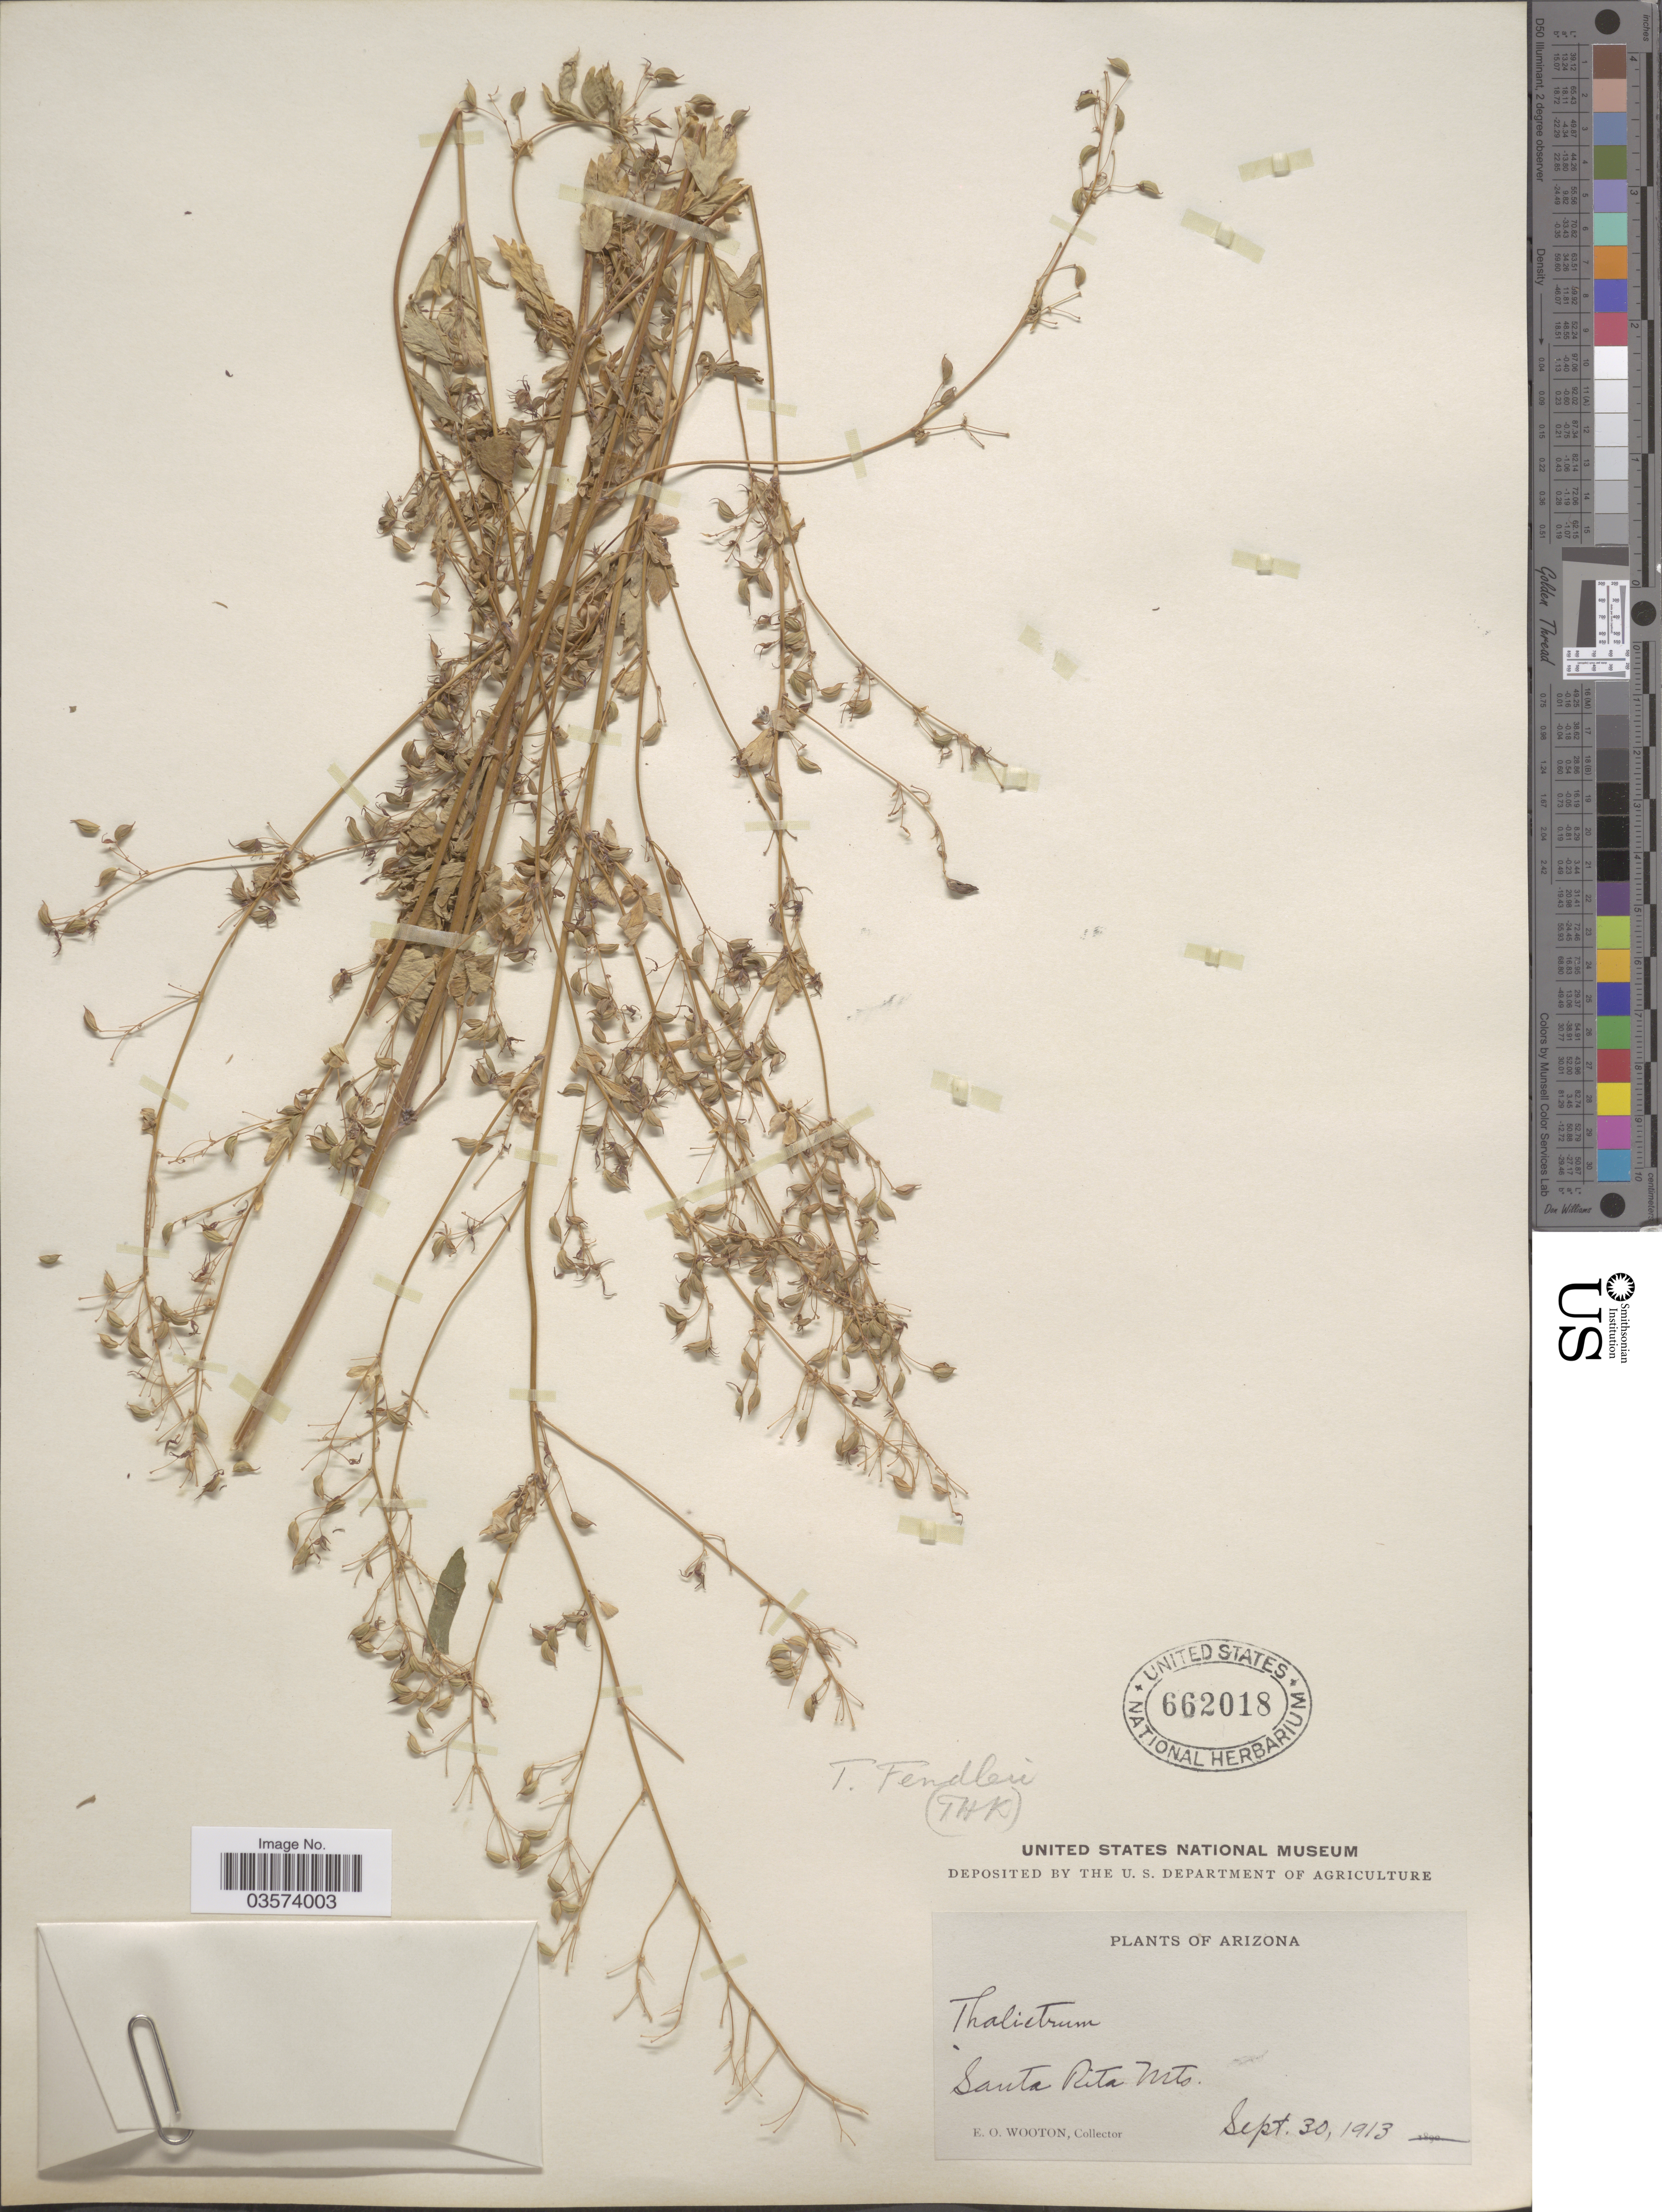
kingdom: Plantae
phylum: Tracheophyta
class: Magnoliopsida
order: Ranunculales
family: Ranunculaceae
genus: Thalictrum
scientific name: Thalictrum fendleri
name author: Engelm. ex A. Gray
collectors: E. O. Wooton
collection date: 1913-09-30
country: United States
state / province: Arizona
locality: Santa Rita Mts.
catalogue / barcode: US 662018